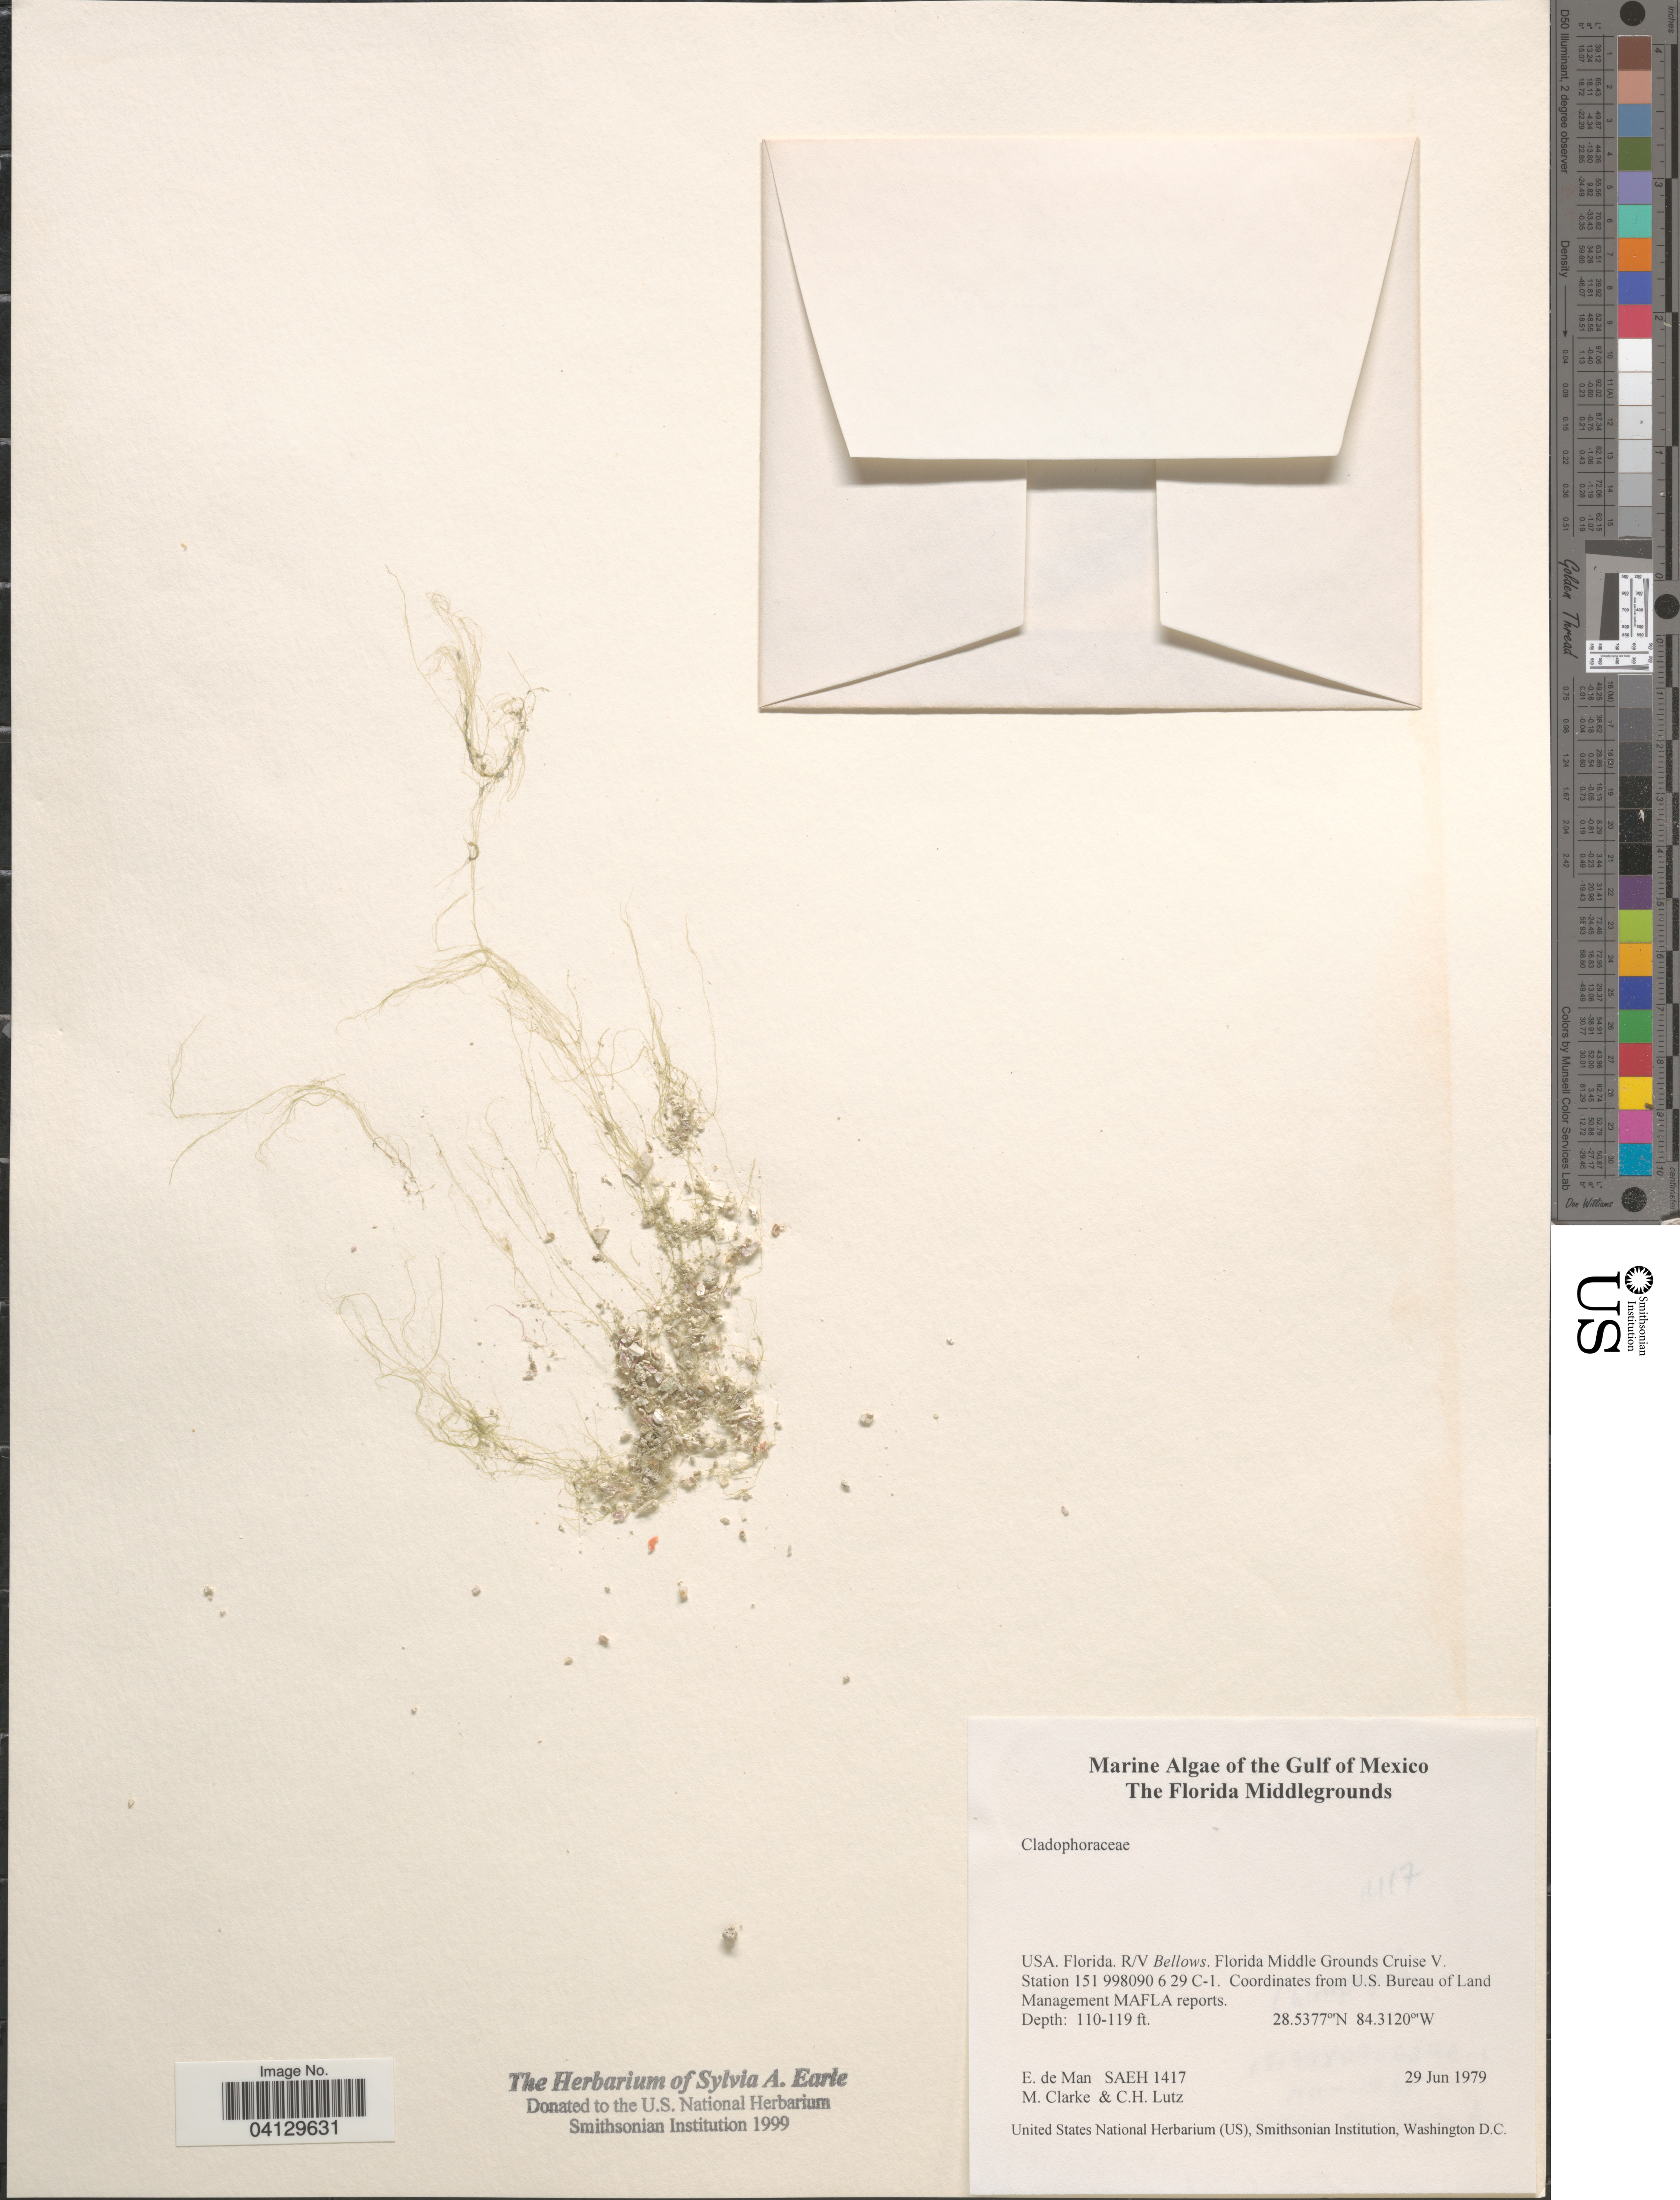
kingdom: Plantae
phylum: Chlorophyta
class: Ulvophyceae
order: Cladophorales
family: Cladophoraceae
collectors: E. de Man, M. Clarke & C. Lutz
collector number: SAEH1417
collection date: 1979-06-29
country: United States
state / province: Florida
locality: The Gulf of Mexico. The Florida Middlegrounds. R/V Bellows. Florida Middle Grounds Cruise V. Station 151 998090 6 29 C-1.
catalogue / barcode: US 329068